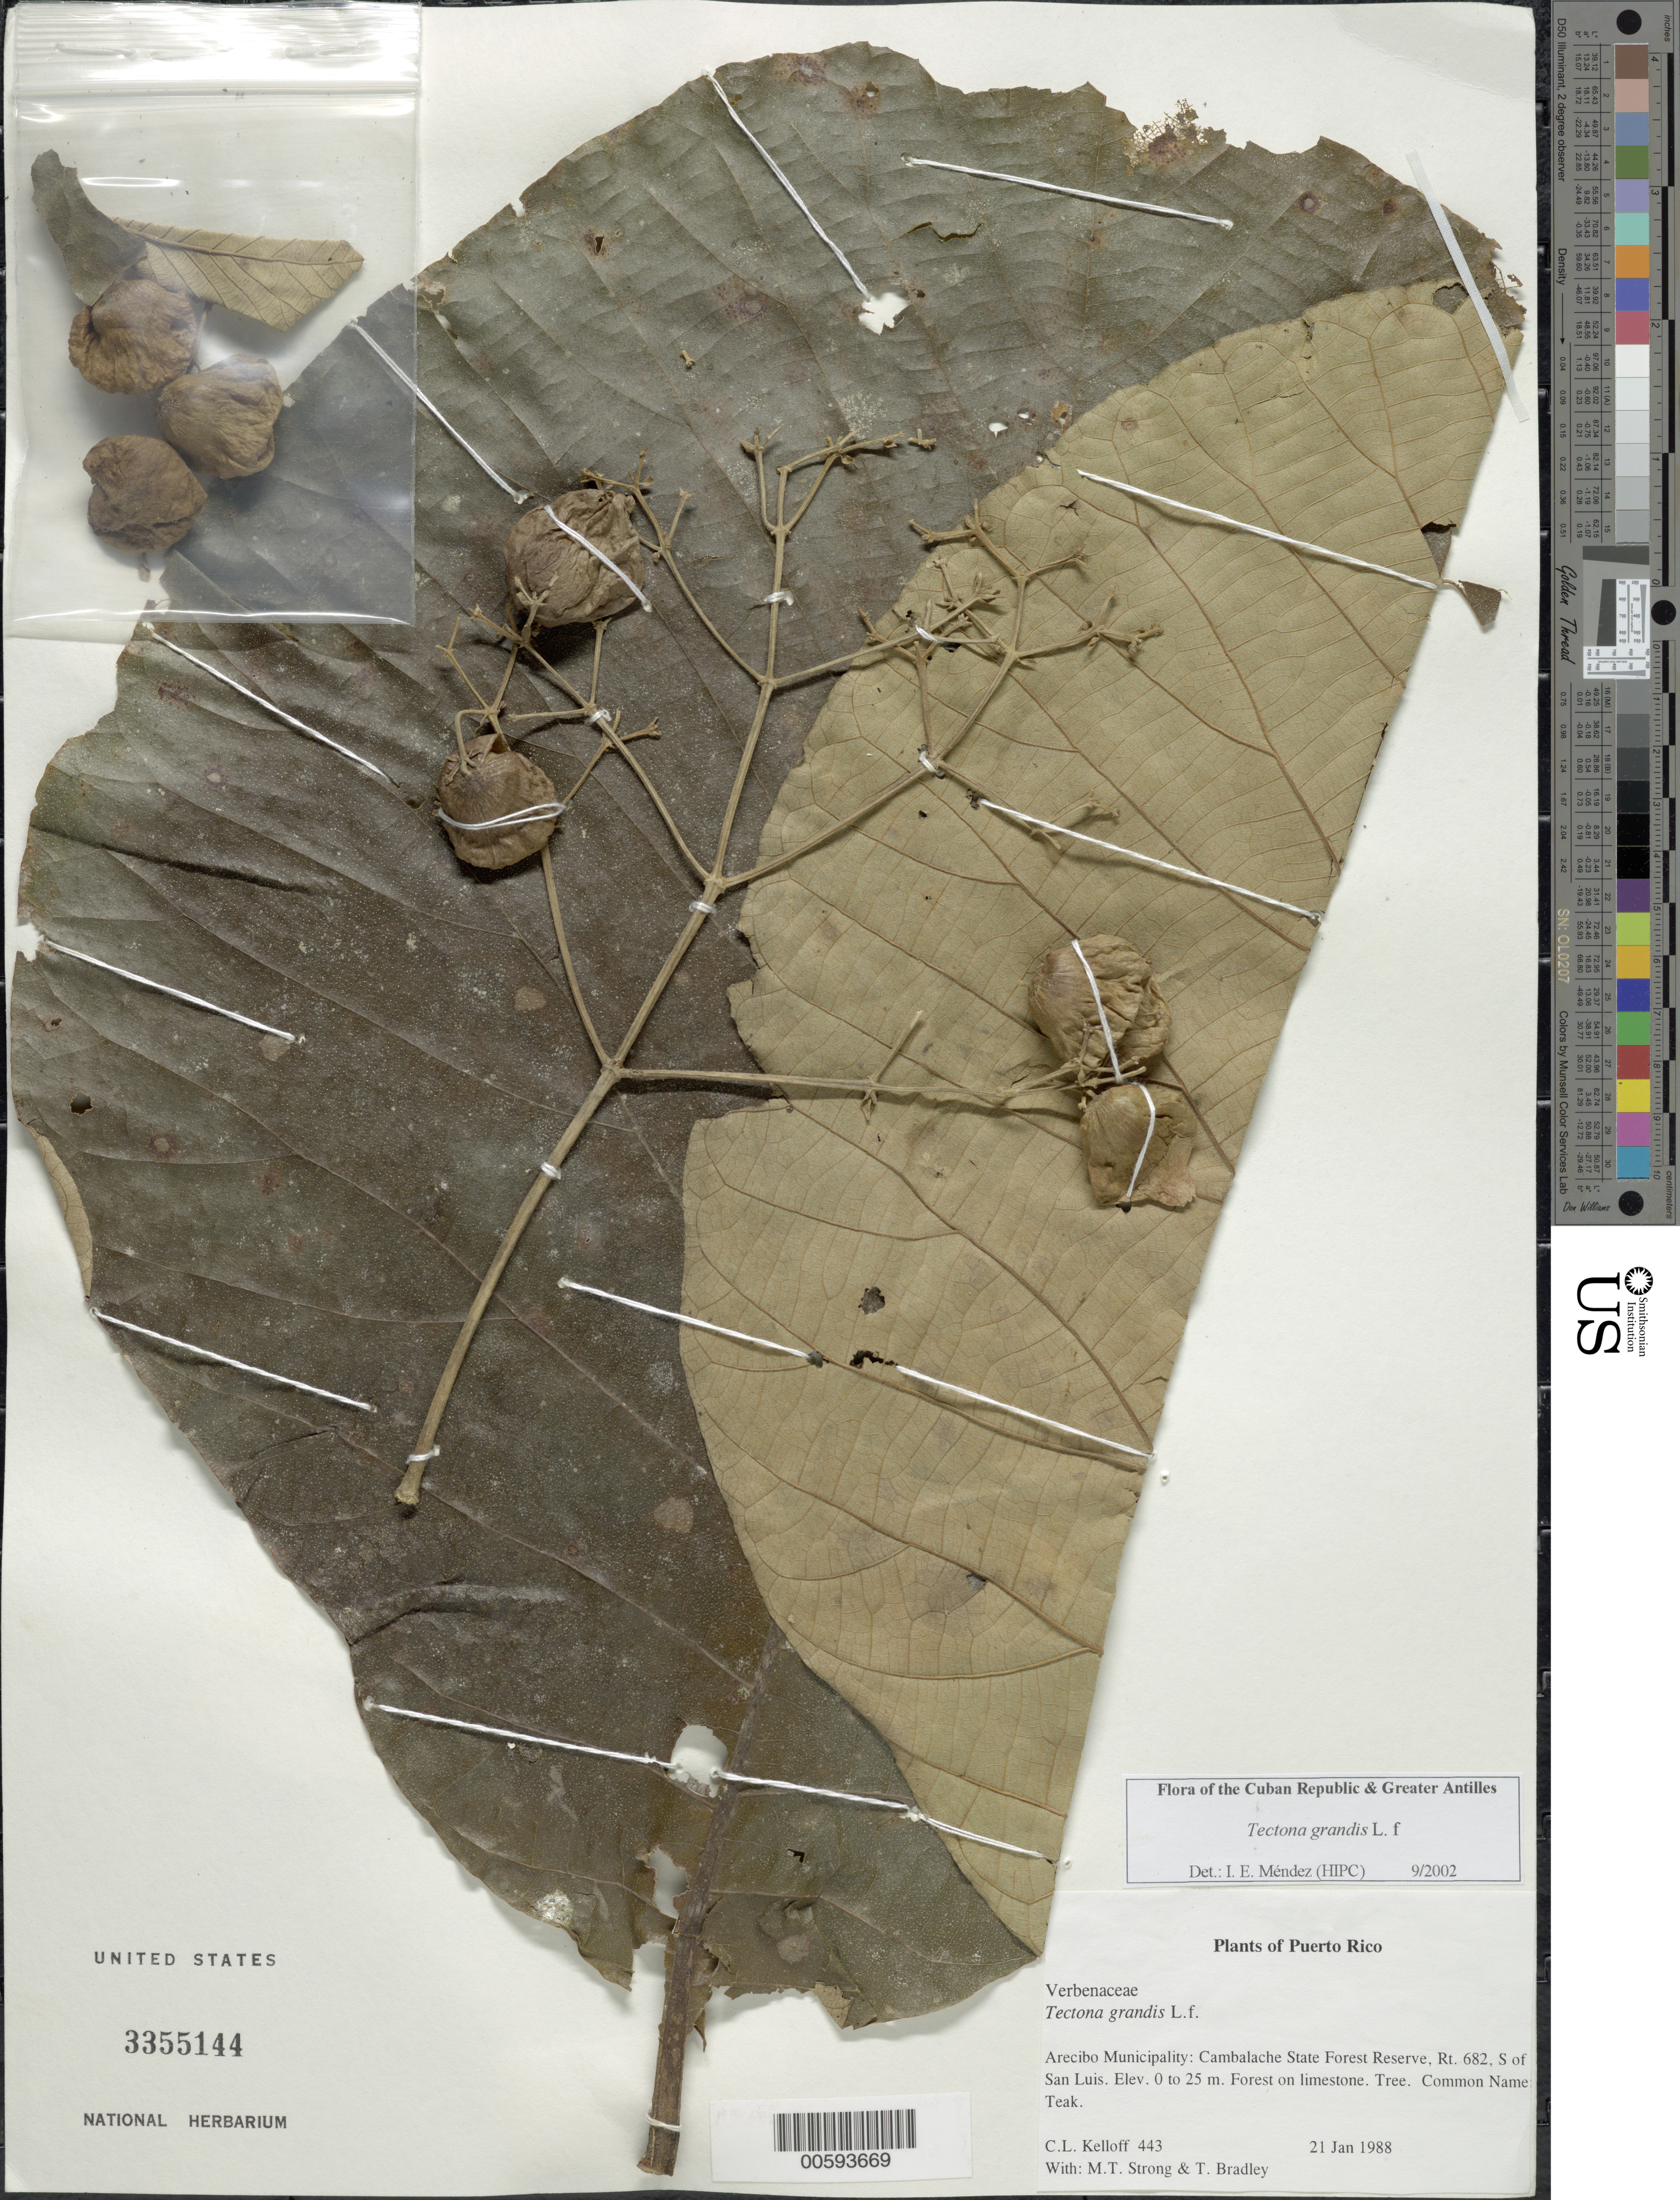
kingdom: Plantae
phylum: Tracheophyta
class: Magnoliopsida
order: Lamiales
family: Lamiaceae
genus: Tectona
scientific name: Tectona grandis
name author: L. f.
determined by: Méndez, Isidro E., (HIPC)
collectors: C. L. Kelloff, M. T. Strong & T. Bradley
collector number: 443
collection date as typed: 21 Jan 1988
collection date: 1988-01-21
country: Puerto Rico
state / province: Arecibo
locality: Arecibo Municipality: Cambalache State Forest Reserve, Rt. 682, S of San Luis.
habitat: Forest on limestone.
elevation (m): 0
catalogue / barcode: US 3355144